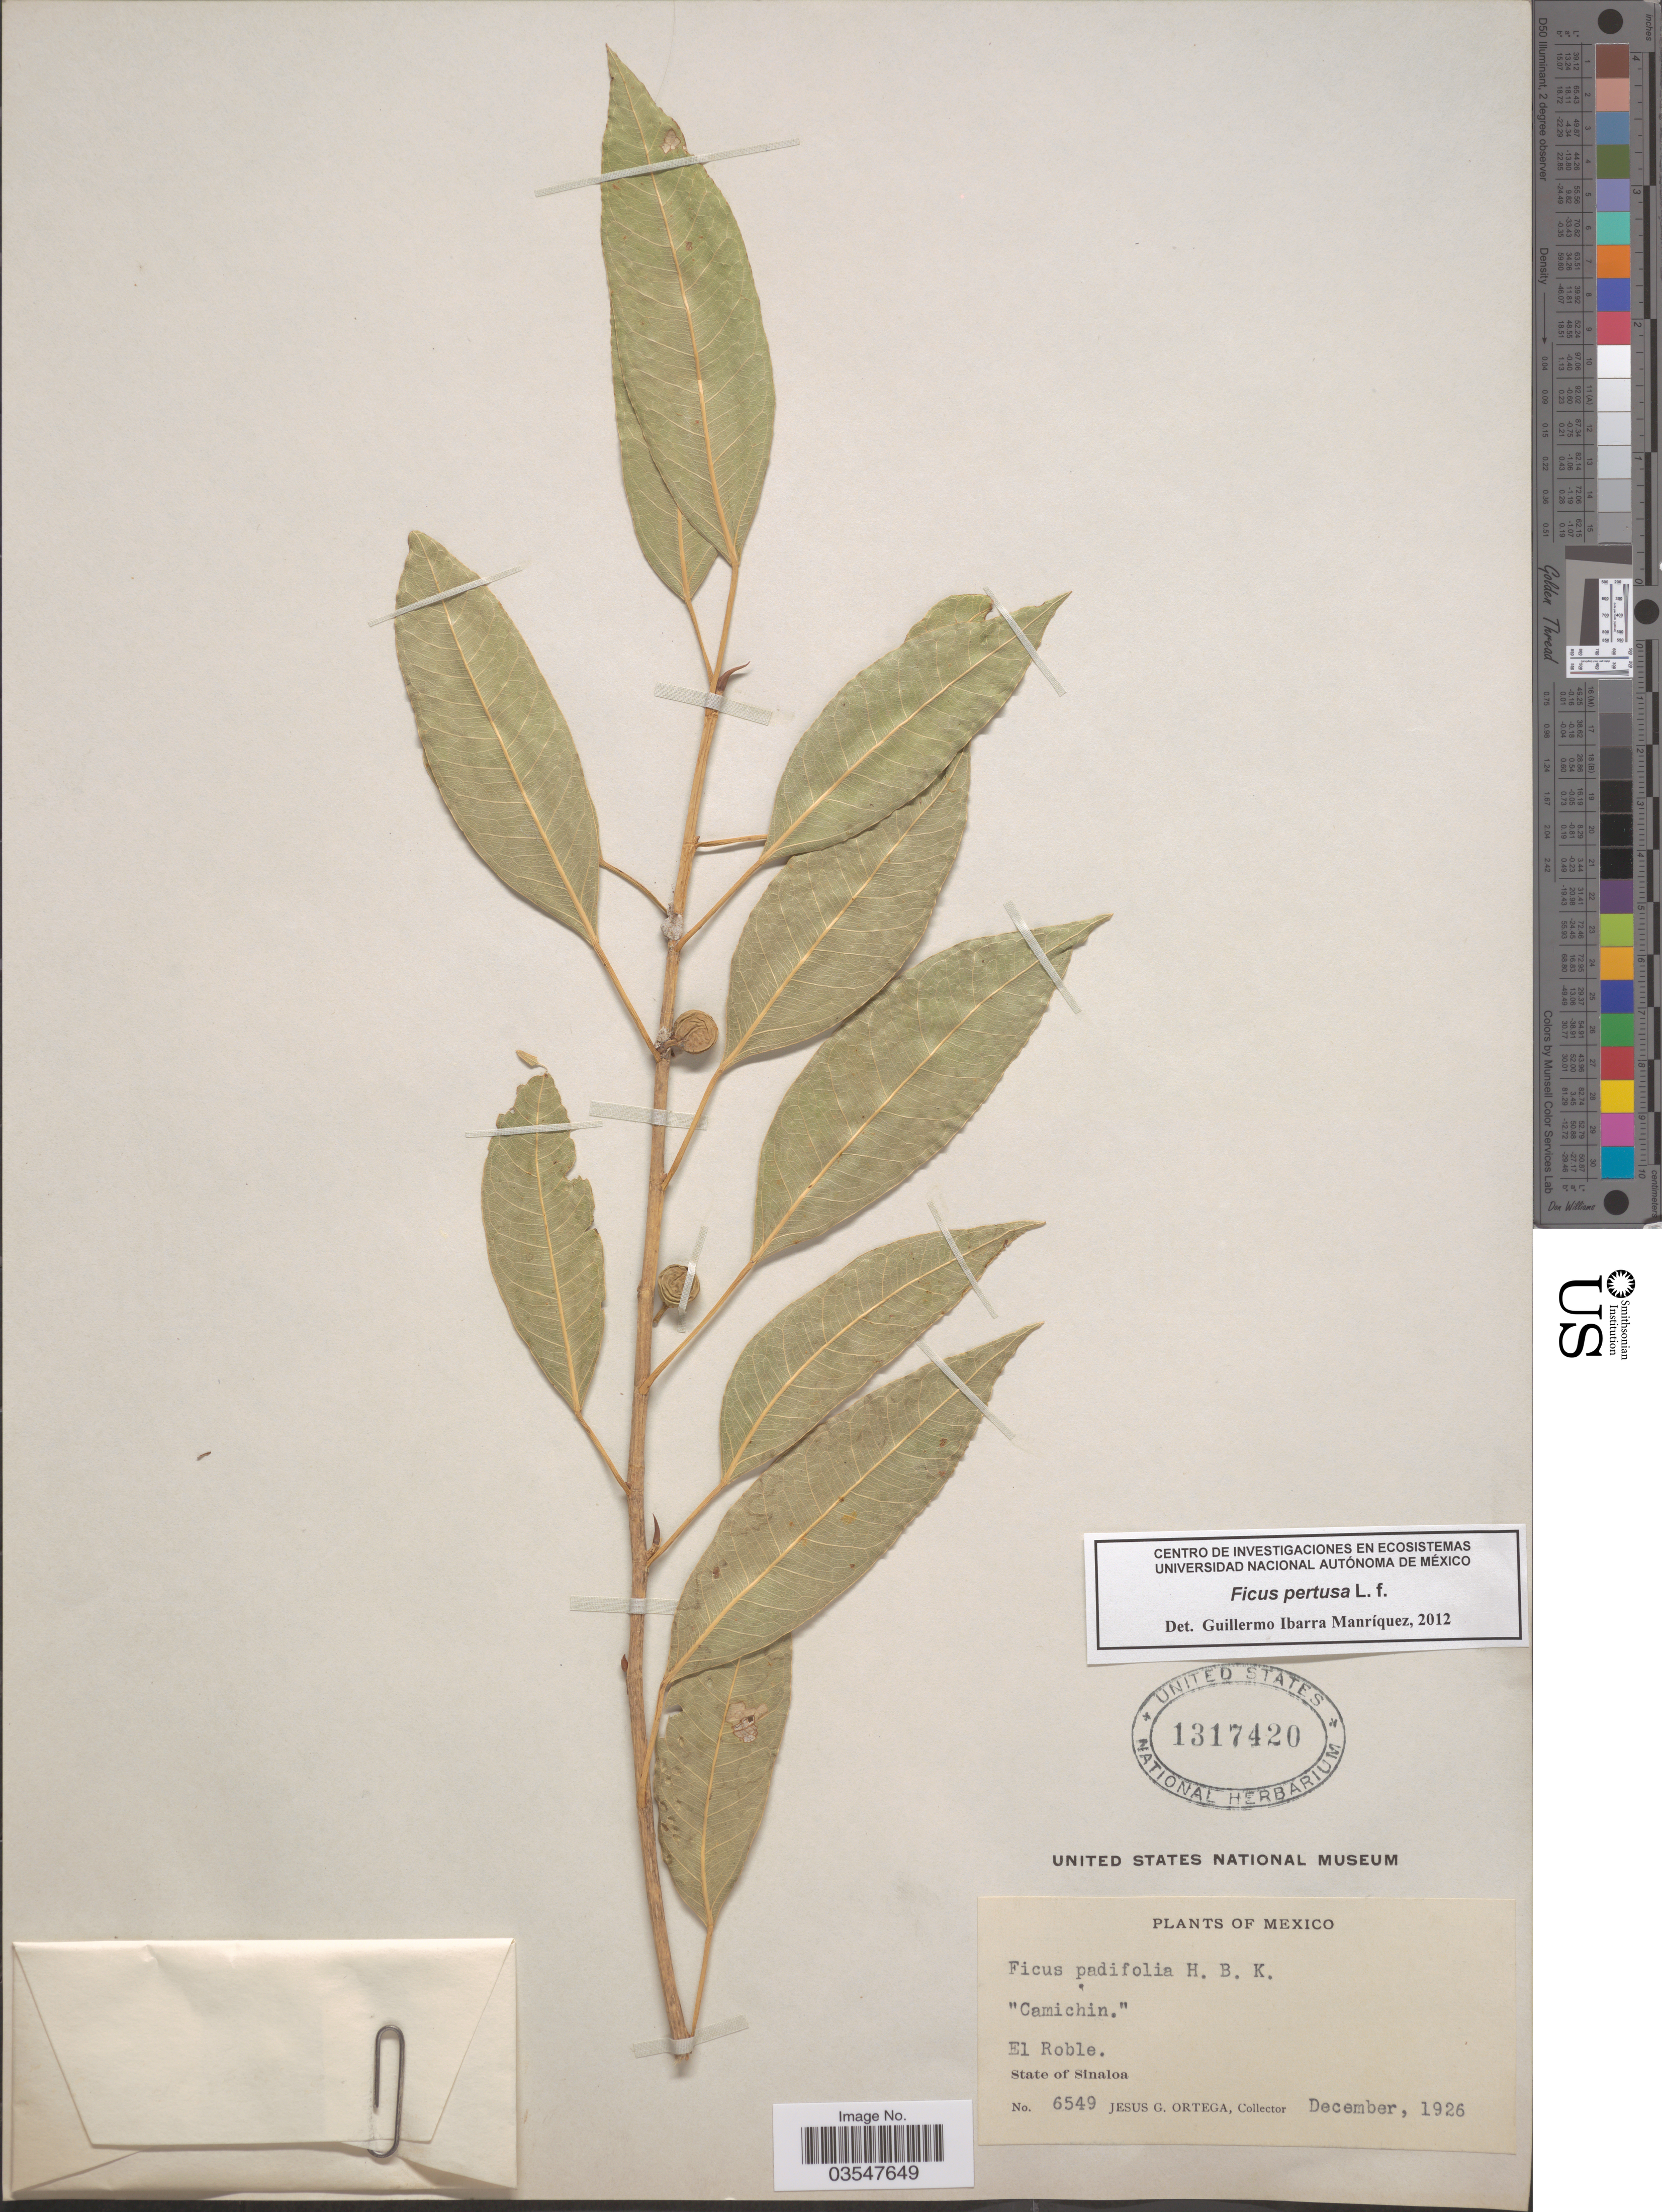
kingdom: Plantae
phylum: Tracheophyta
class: Magnoliopsida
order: Rosales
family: Moraceae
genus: Ficus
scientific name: Ficus pertusa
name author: L. f.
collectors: J. Ortega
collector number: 6549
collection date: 1926-12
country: Mexico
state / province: Sinaloa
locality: El Roble.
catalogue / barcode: US 1317420